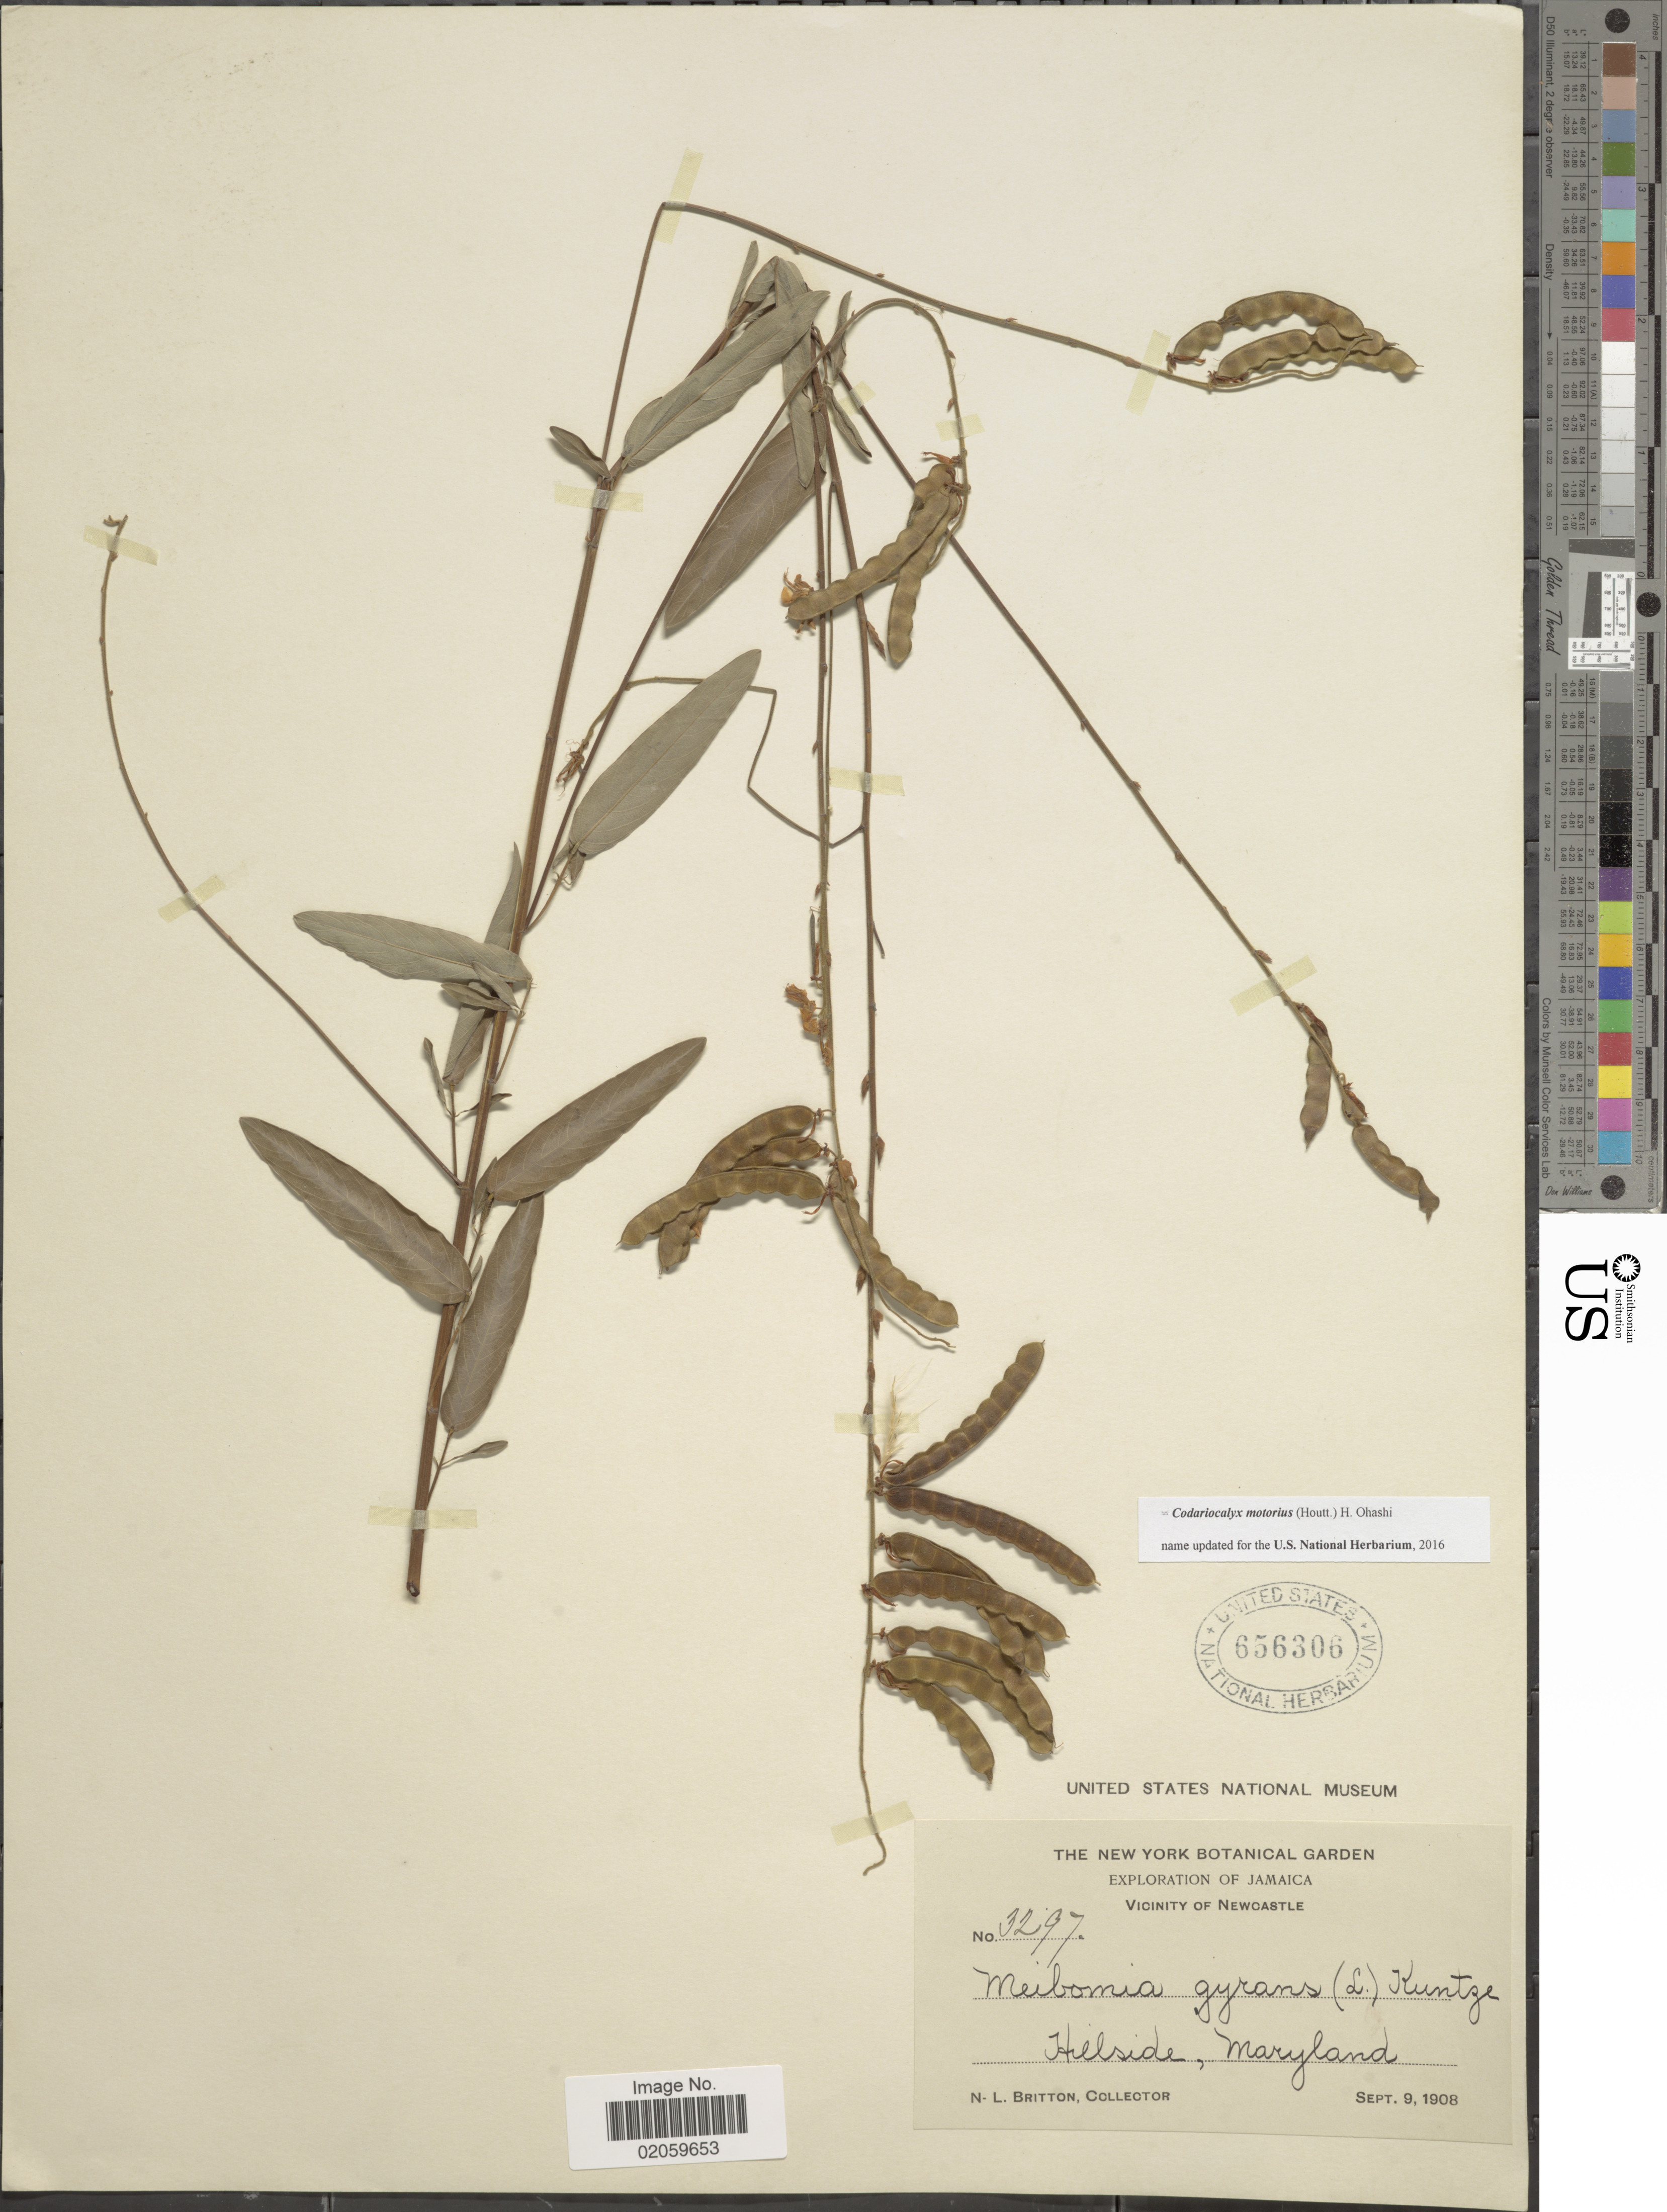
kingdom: Plantae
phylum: Tracheophyta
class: Magnoliopsida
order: Fabales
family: Fabaceae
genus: Codariocalyx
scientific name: Codariocalyx motorius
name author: (Houtt.) H. Ohashi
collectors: N. Britton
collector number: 3297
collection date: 1908-09-09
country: Jamaica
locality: Vicinity of Newcastle, Maryland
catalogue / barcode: US 656306